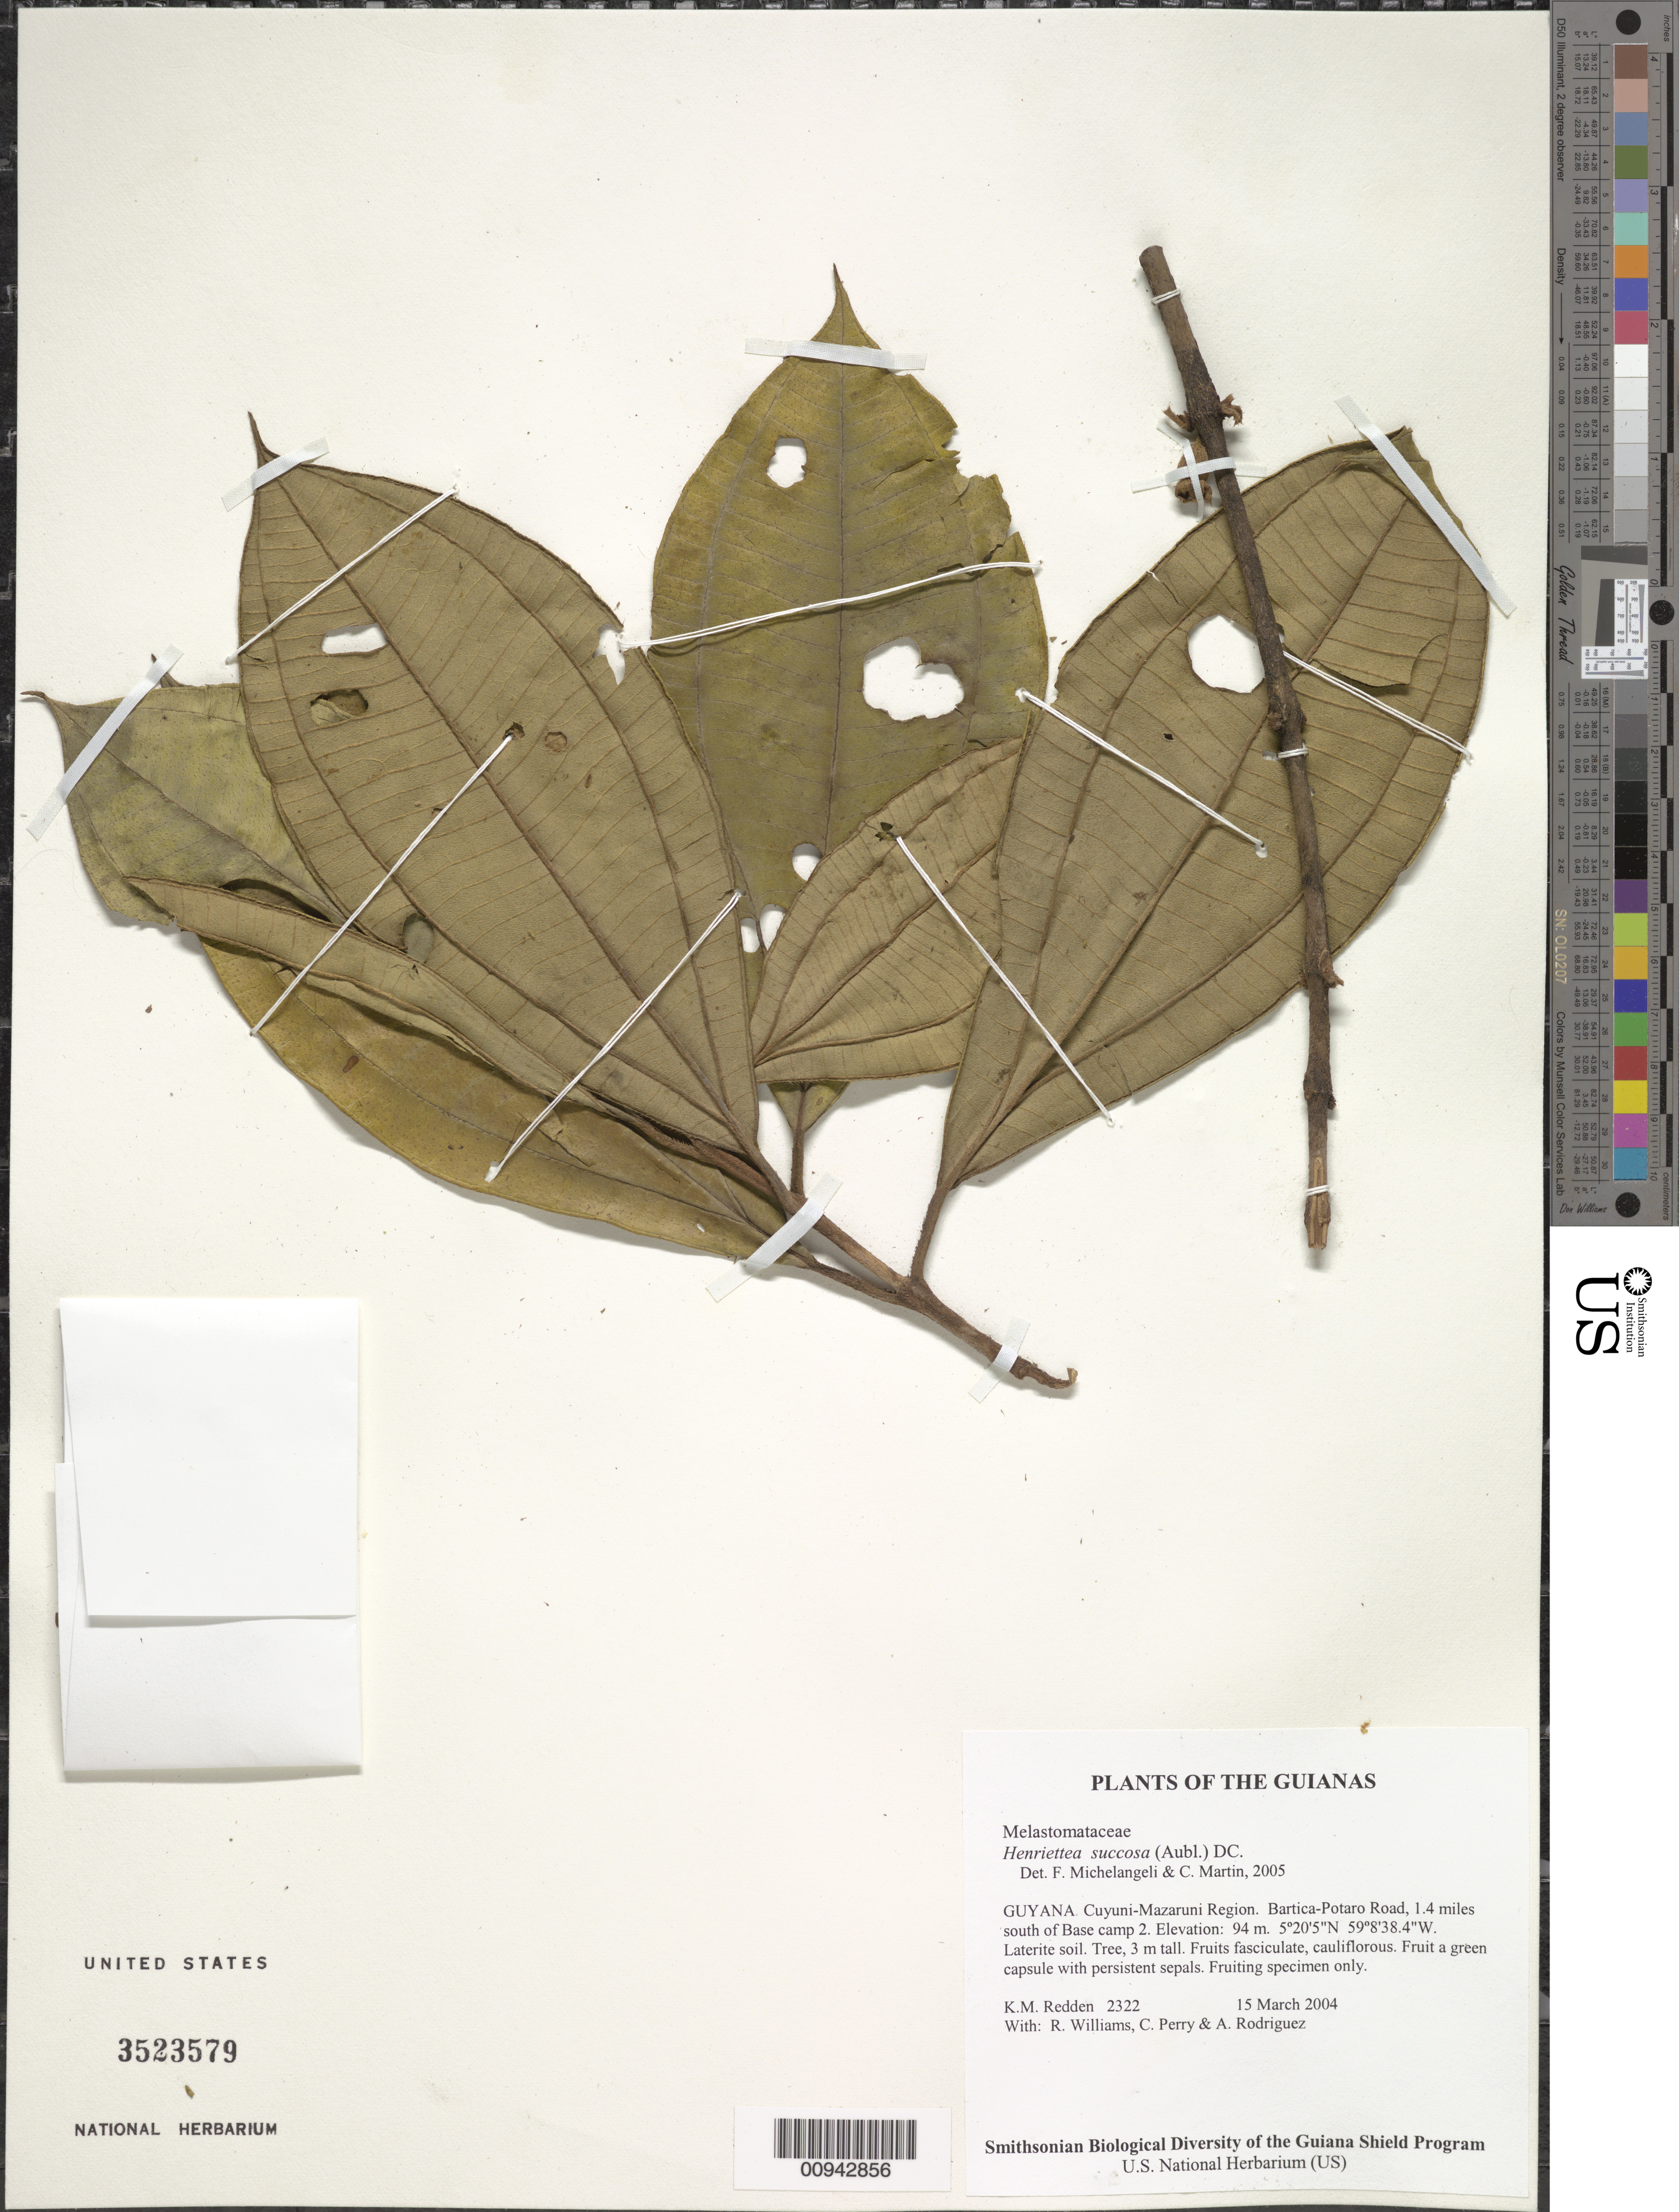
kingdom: Plantae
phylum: Tracheophyta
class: Magnoliopsida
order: Myrtales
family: Melastomataceae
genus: Henriettea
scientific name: Henriettea succosa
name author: (Aubl.) DC.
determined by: Michelangeli, F. A.; Martin, C.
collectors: K. M. Redden, R. Williams, C. Perry & A. Rodriguez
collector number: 2322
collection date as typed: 15 March 2004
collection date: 2004-03-15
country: Guyana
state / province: Cuyuni-Mazaruni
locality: Bartica-Potaro Road, 1.4 miles south of Base camp 2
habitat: Laterite soil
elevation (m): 94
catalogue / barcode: US 3523579